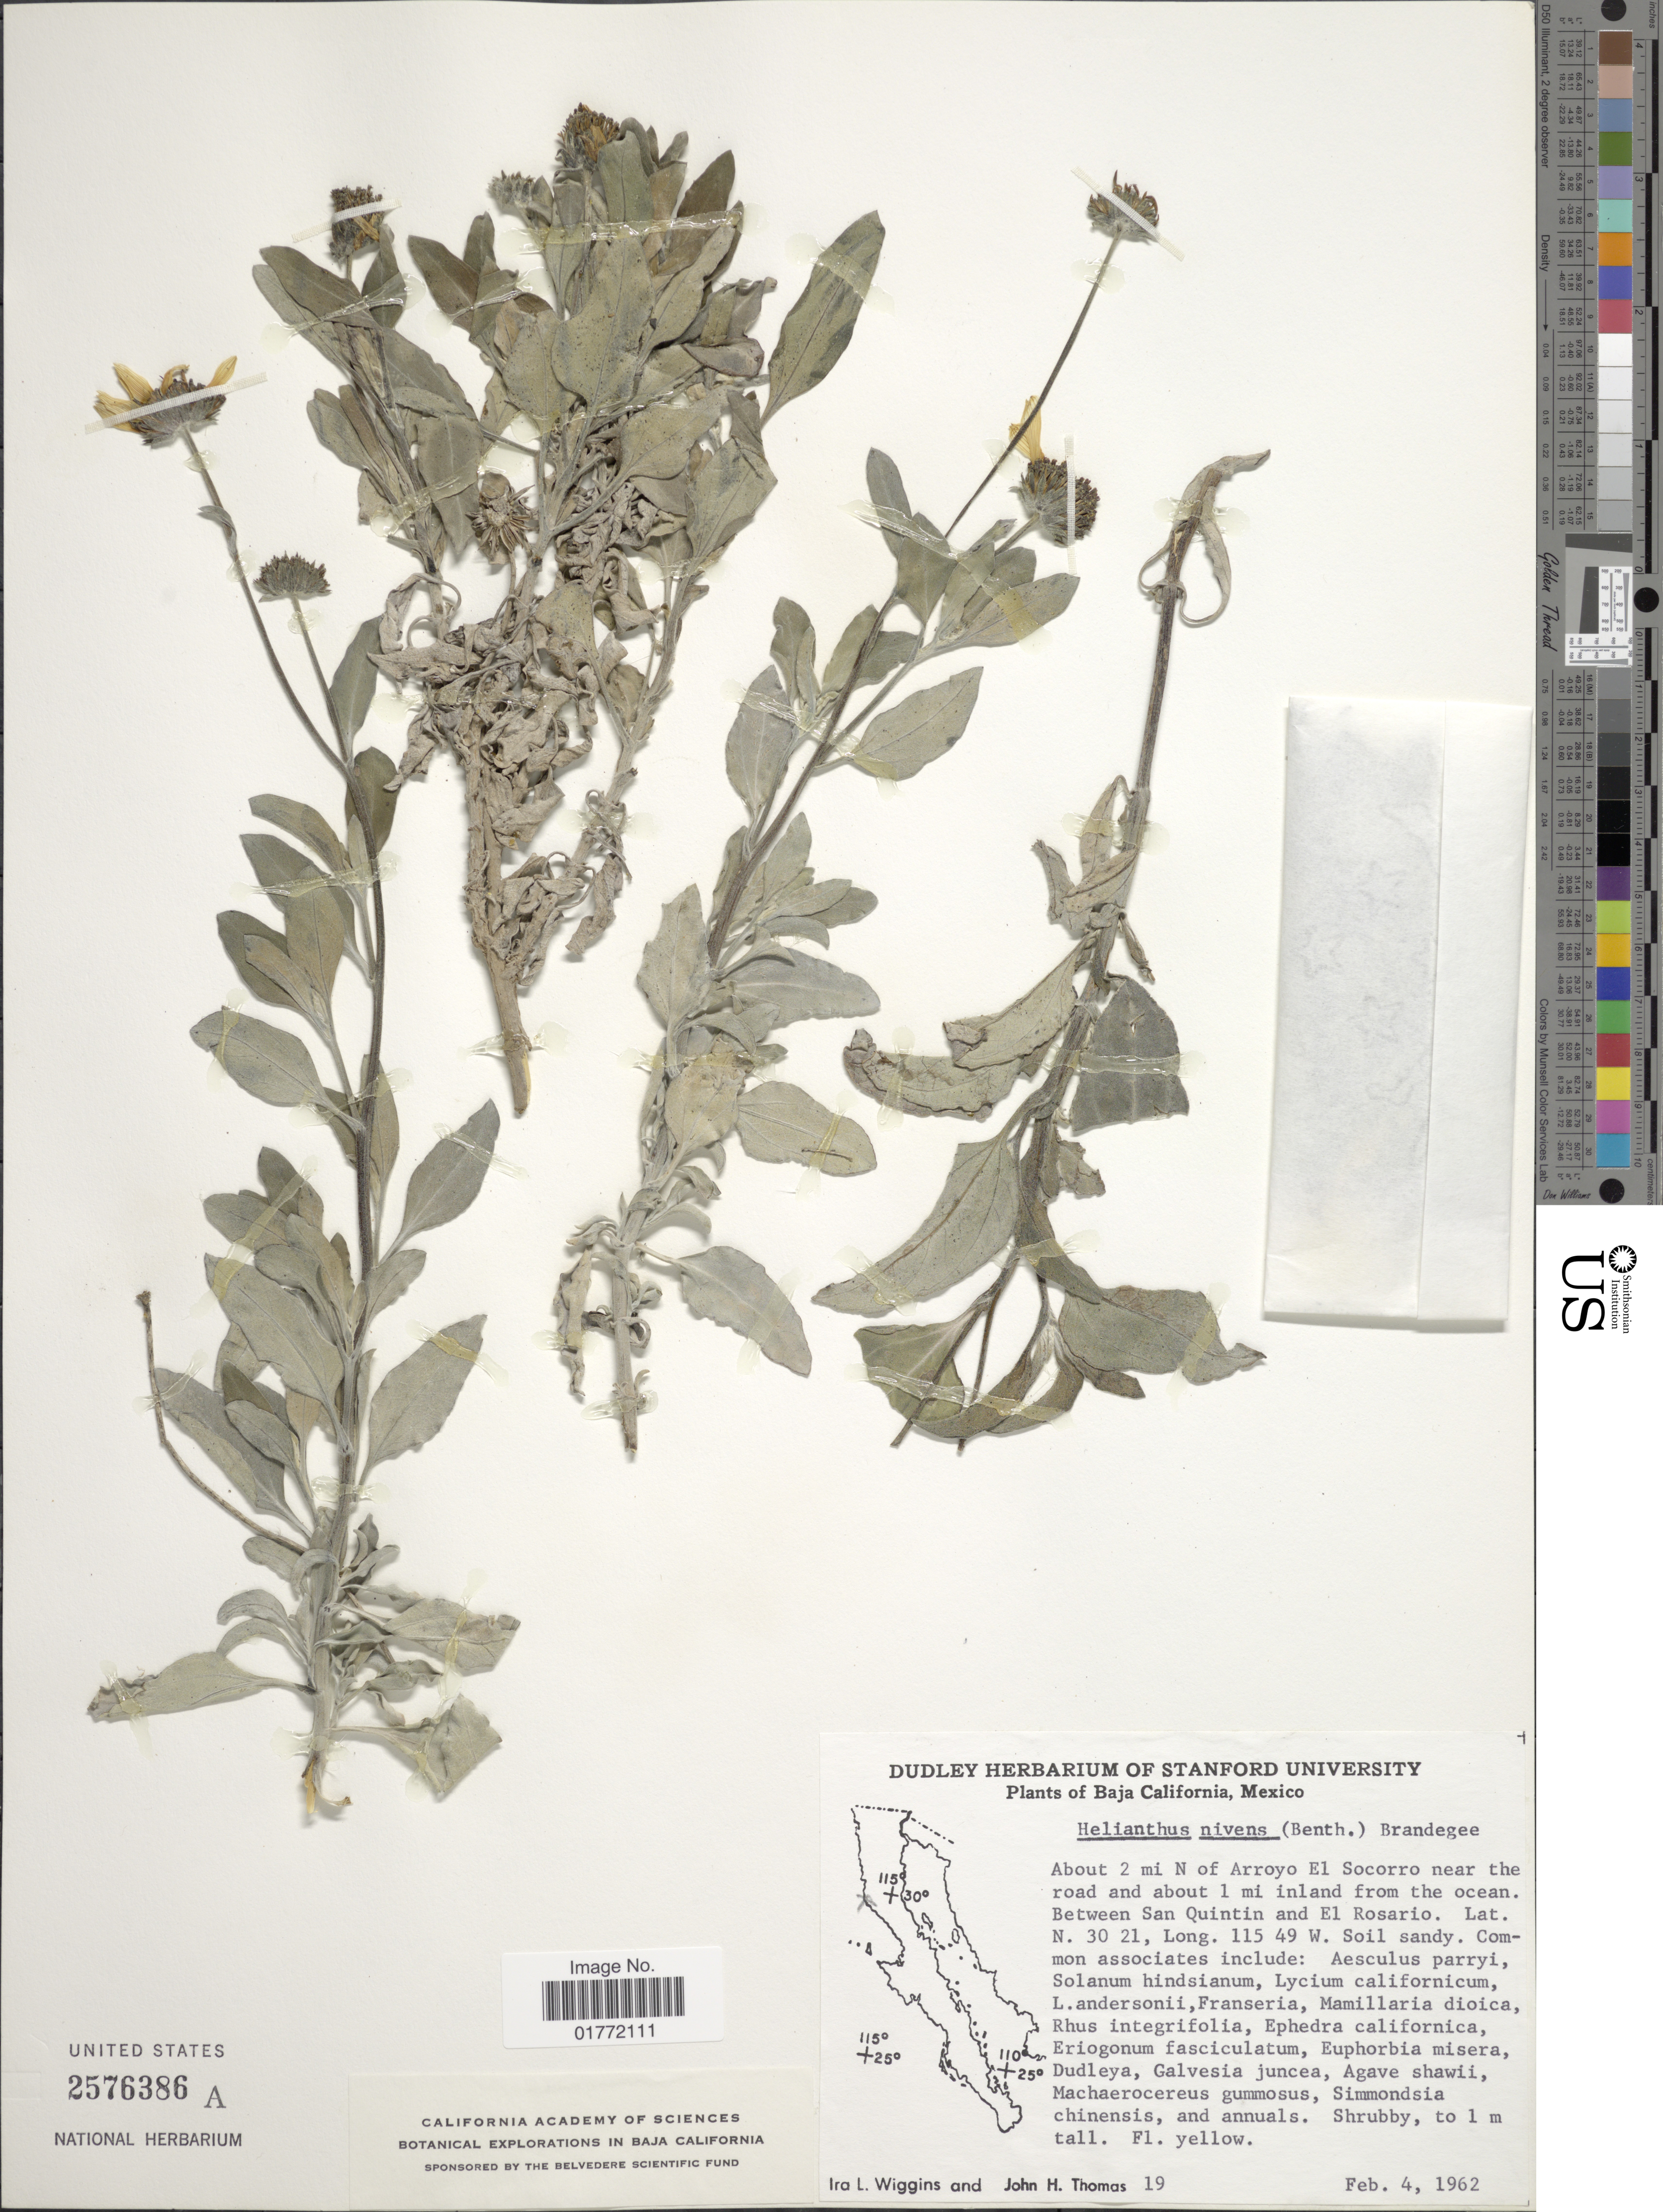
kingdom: Plantae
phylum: Tracheophyta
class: Magnoliopsida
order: Asterales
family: Asteraceae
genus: Helianthus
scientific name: Helianthus niveus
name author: (Benth.) Brandegee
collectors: I. L. Wiggins & J. H. Thomas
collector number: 19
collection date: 1962-02-04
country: Mexico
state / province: Baja California Sur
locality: About 2 mi N of Arroyo El Socorro near the road about 1 mi inland from the ocean. Between San Quintin and El Rosario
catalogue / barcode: US 2576386A